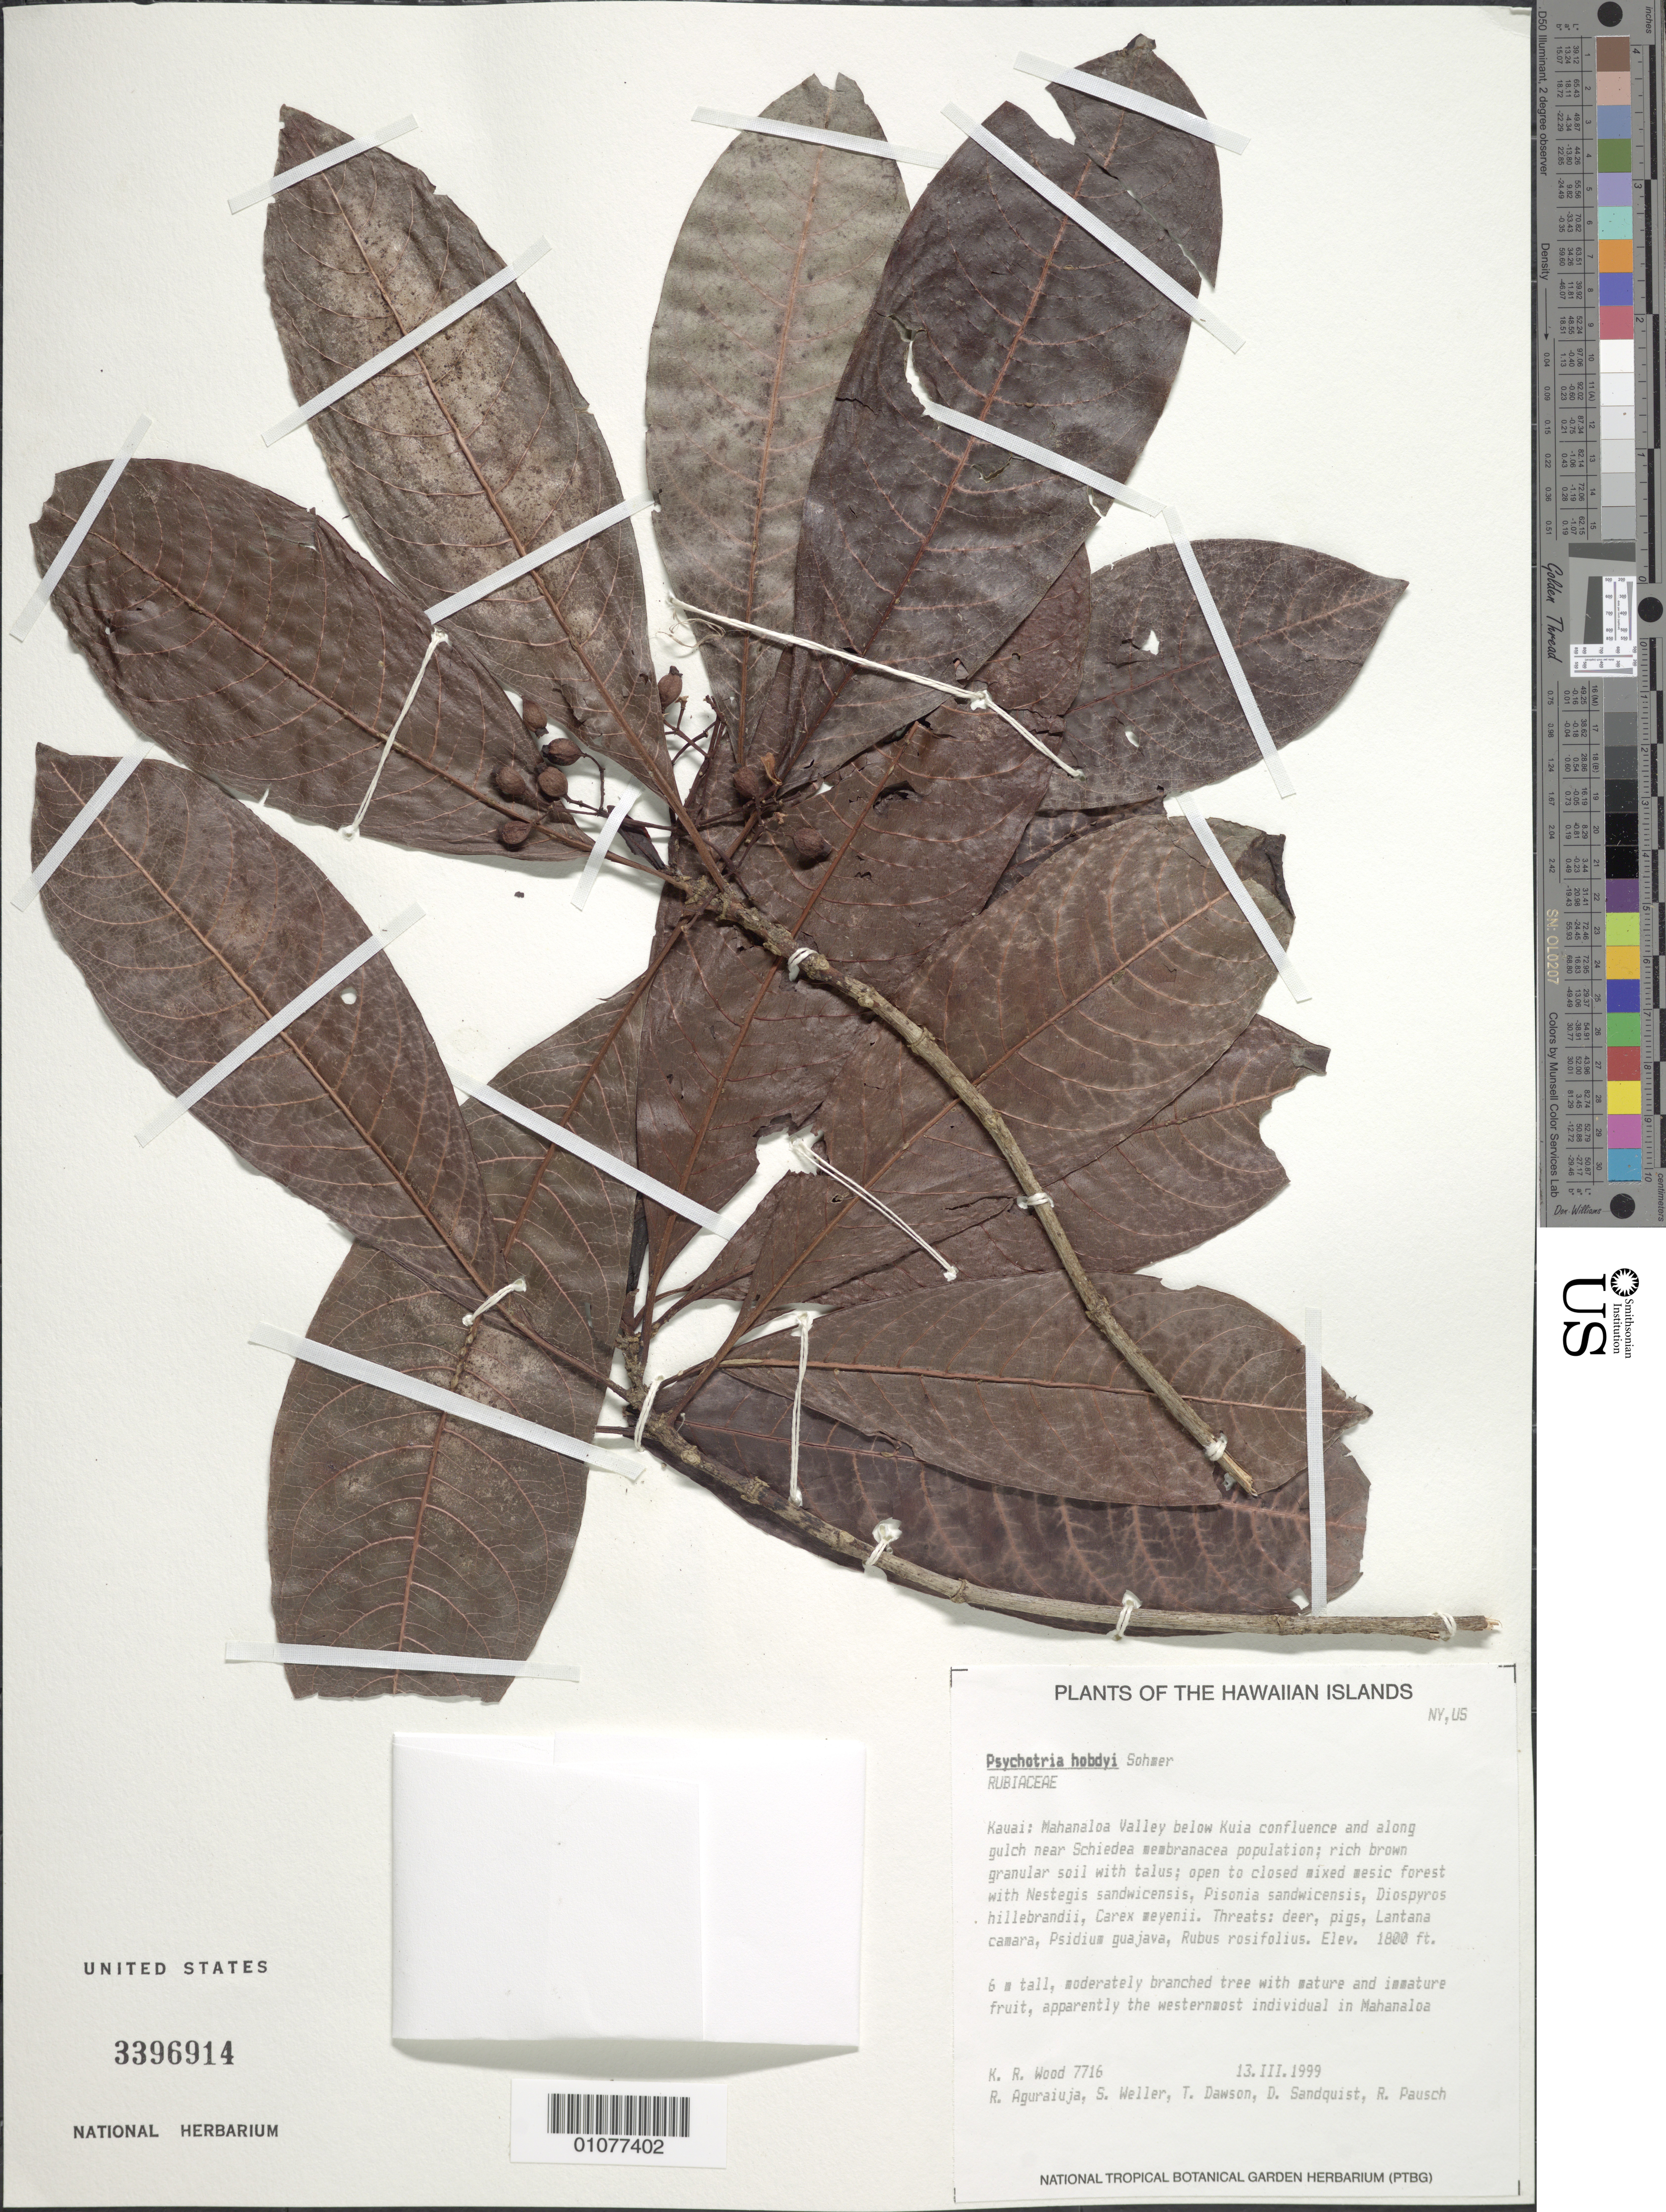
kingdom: Plantae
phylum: Tracheophyta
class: Magnoliopsida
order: Gentianales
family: Rubiaceae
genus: Psychotria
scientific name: Psychotria hobdyi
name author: Sohmer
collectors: K. R. Wood, R. Aguraiuja, S. G. Weller, T. Dawson, D. Sandquist & R. Pauch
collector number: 7716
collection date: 1999-03-13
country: United States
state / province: Hawaii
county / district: Kaui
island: Kaua'i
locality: Mahanaloa Valley below Kuia confluence and along gulch near Schiedea membranacea population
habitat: open to closed mixed mesic forest; deer, pigs, Lantana camara, Psidium guajava, Rubus rosifolius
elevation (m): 549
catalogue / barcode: US 3396914